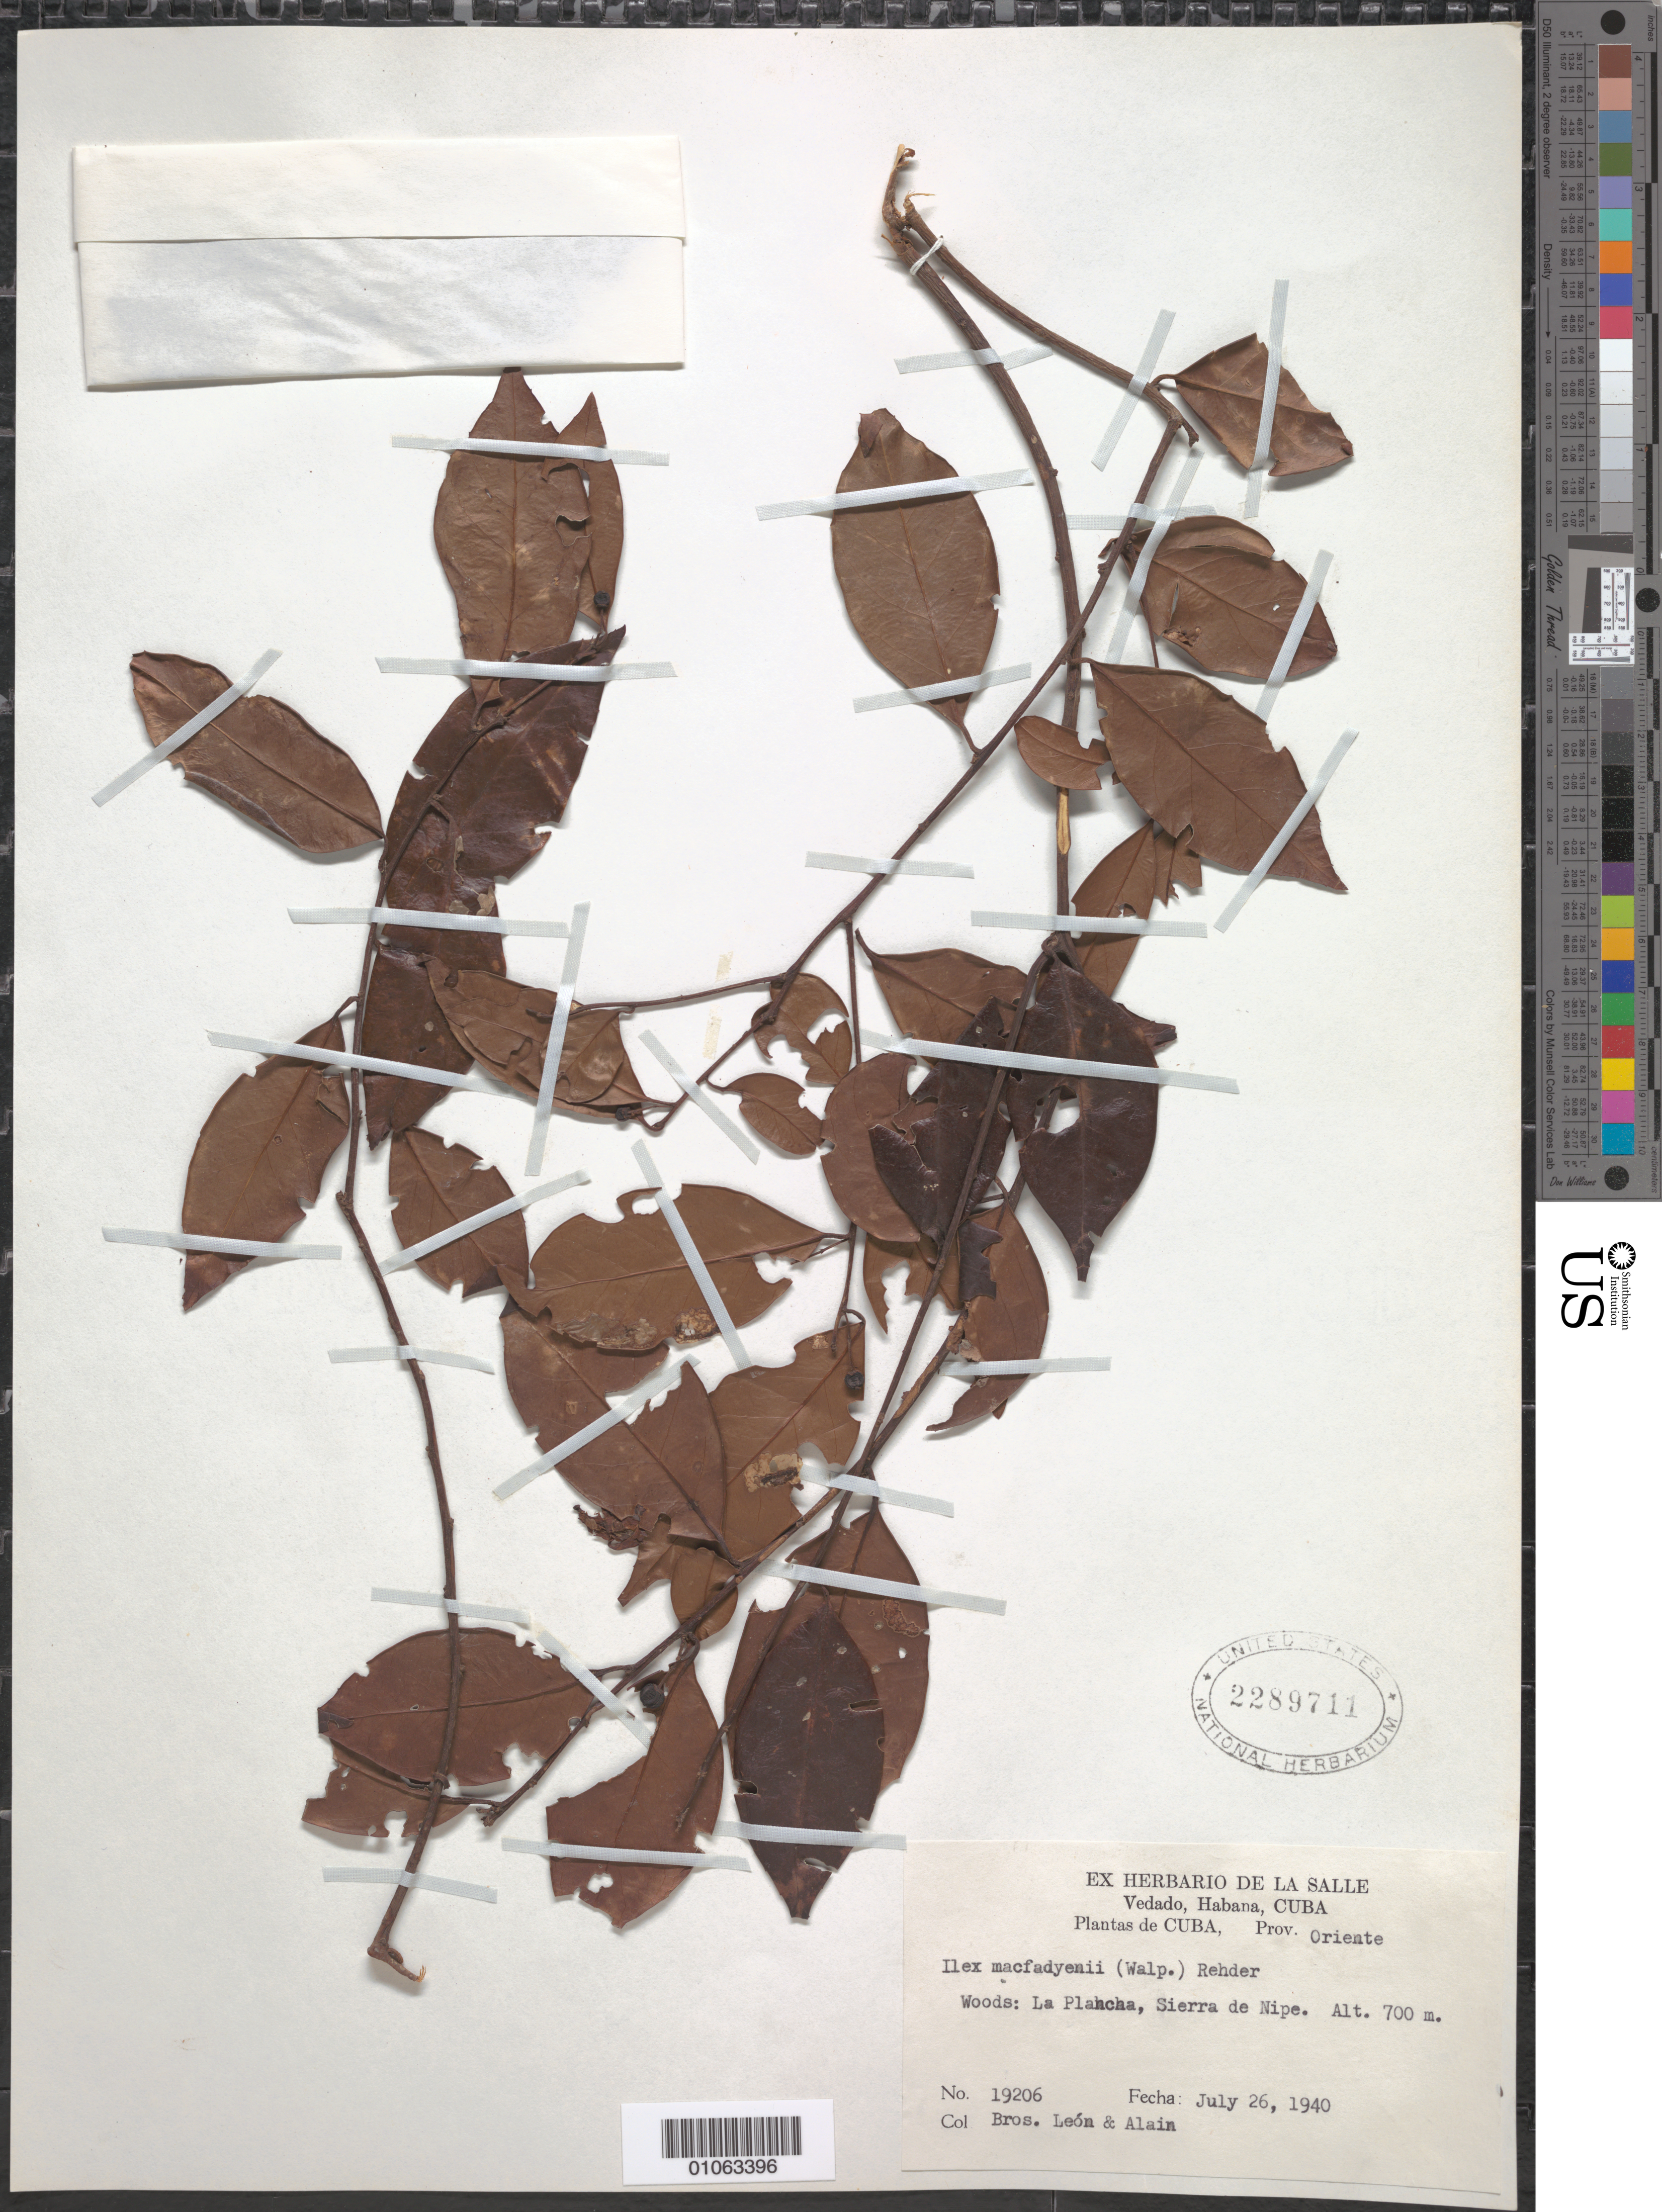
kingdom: Plantae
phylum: Tracheophyta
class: Magnoliopsida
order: Aquifoliales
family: Aquifoliaceae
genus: Ilex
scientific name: Ilex macfadyenii var. macfadyenii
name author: (Walp.) Rehder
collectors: Bro. León & A. H. Liogier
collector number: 19206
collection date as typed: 26 Jul 1940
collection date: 1940-07-26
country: Cuba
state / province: Holguín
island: Cuba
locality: Woods: La Plancha, Sierra de Nipe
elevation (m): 700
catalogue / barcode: US 2289711